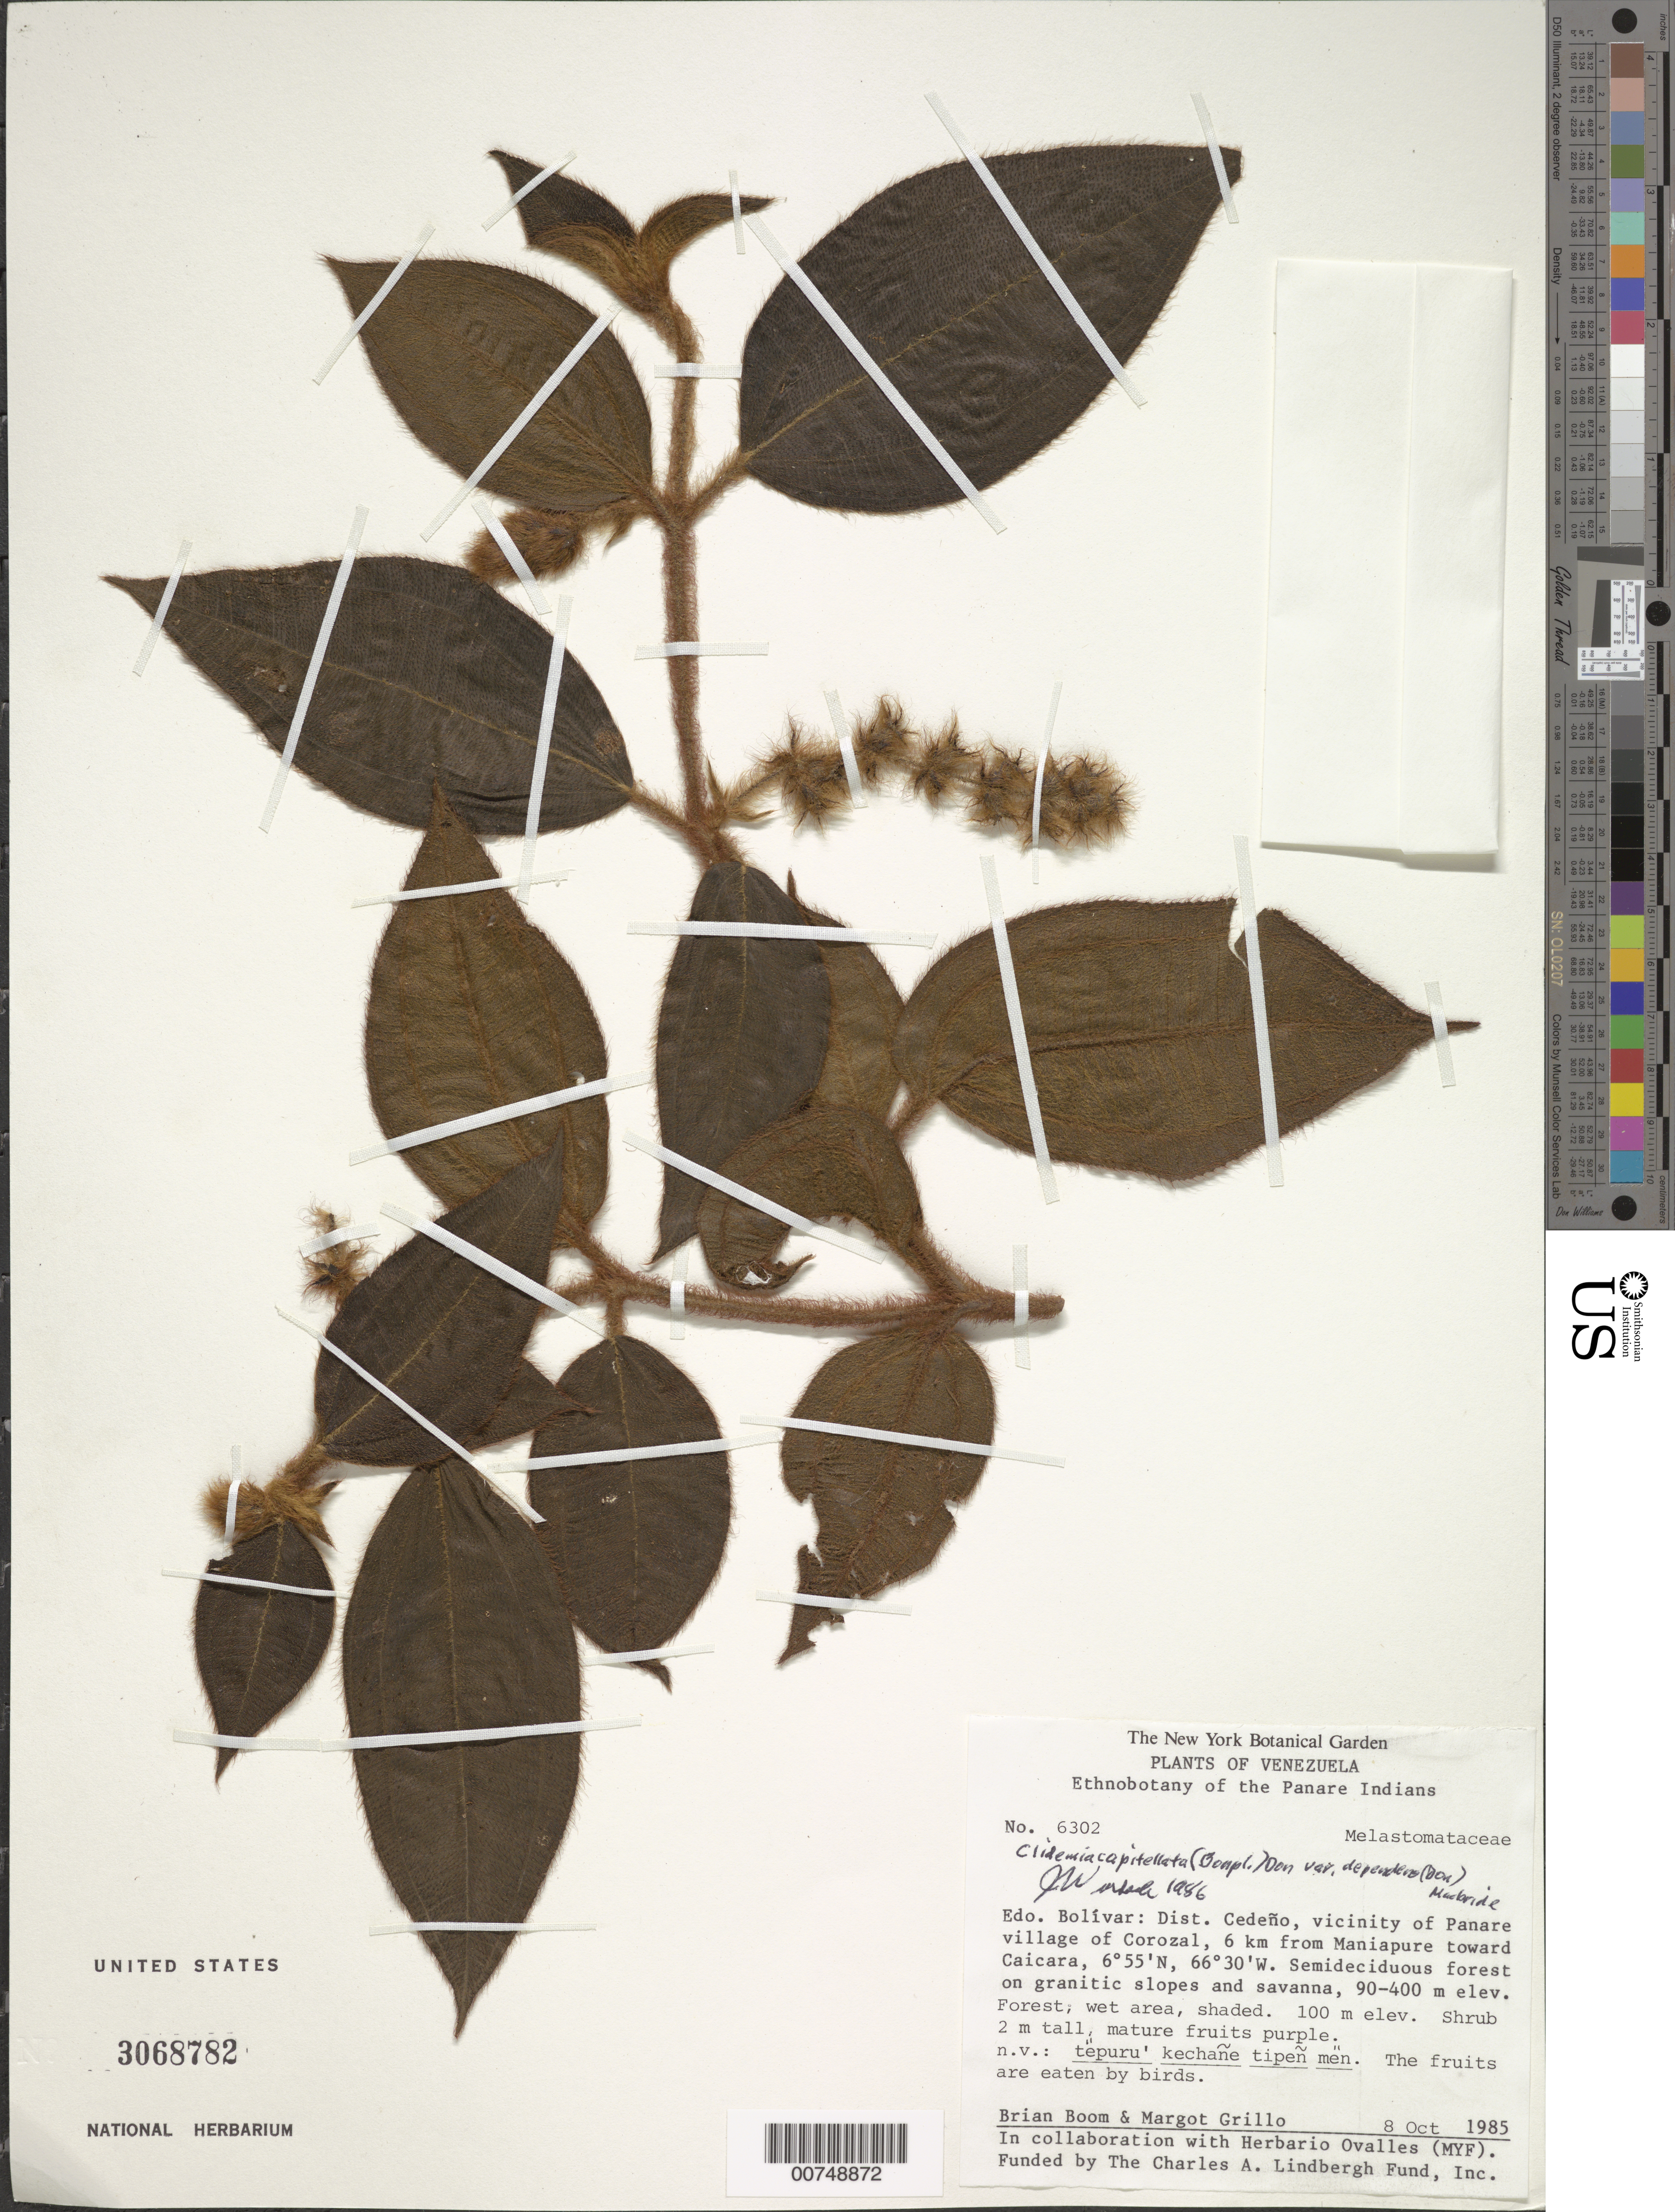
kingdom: Plantae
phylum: Tracheophyta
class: Magnoliopsida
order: Myrtales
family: Melastomataceae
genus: Clidemia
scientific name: Clidemia capitellata var. dependens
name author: (Pav. & D. Don) J.F. Macbr.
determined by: Wurdack, John J., (US), US (UNITED STATES)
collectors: B. M. Boom & M. Grillo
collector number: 6302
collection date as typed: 8-Oct-85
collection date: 1985-10-08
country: Venezuela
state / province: Bolívar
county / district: Cedeño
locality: Panare village of Corozal, vic., 6 km from Maniapure toward Caicara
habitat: Semideciduous forest on granitic slopes and savanna; forest, wet area, shaded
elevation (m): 100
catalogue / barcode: US 3068782